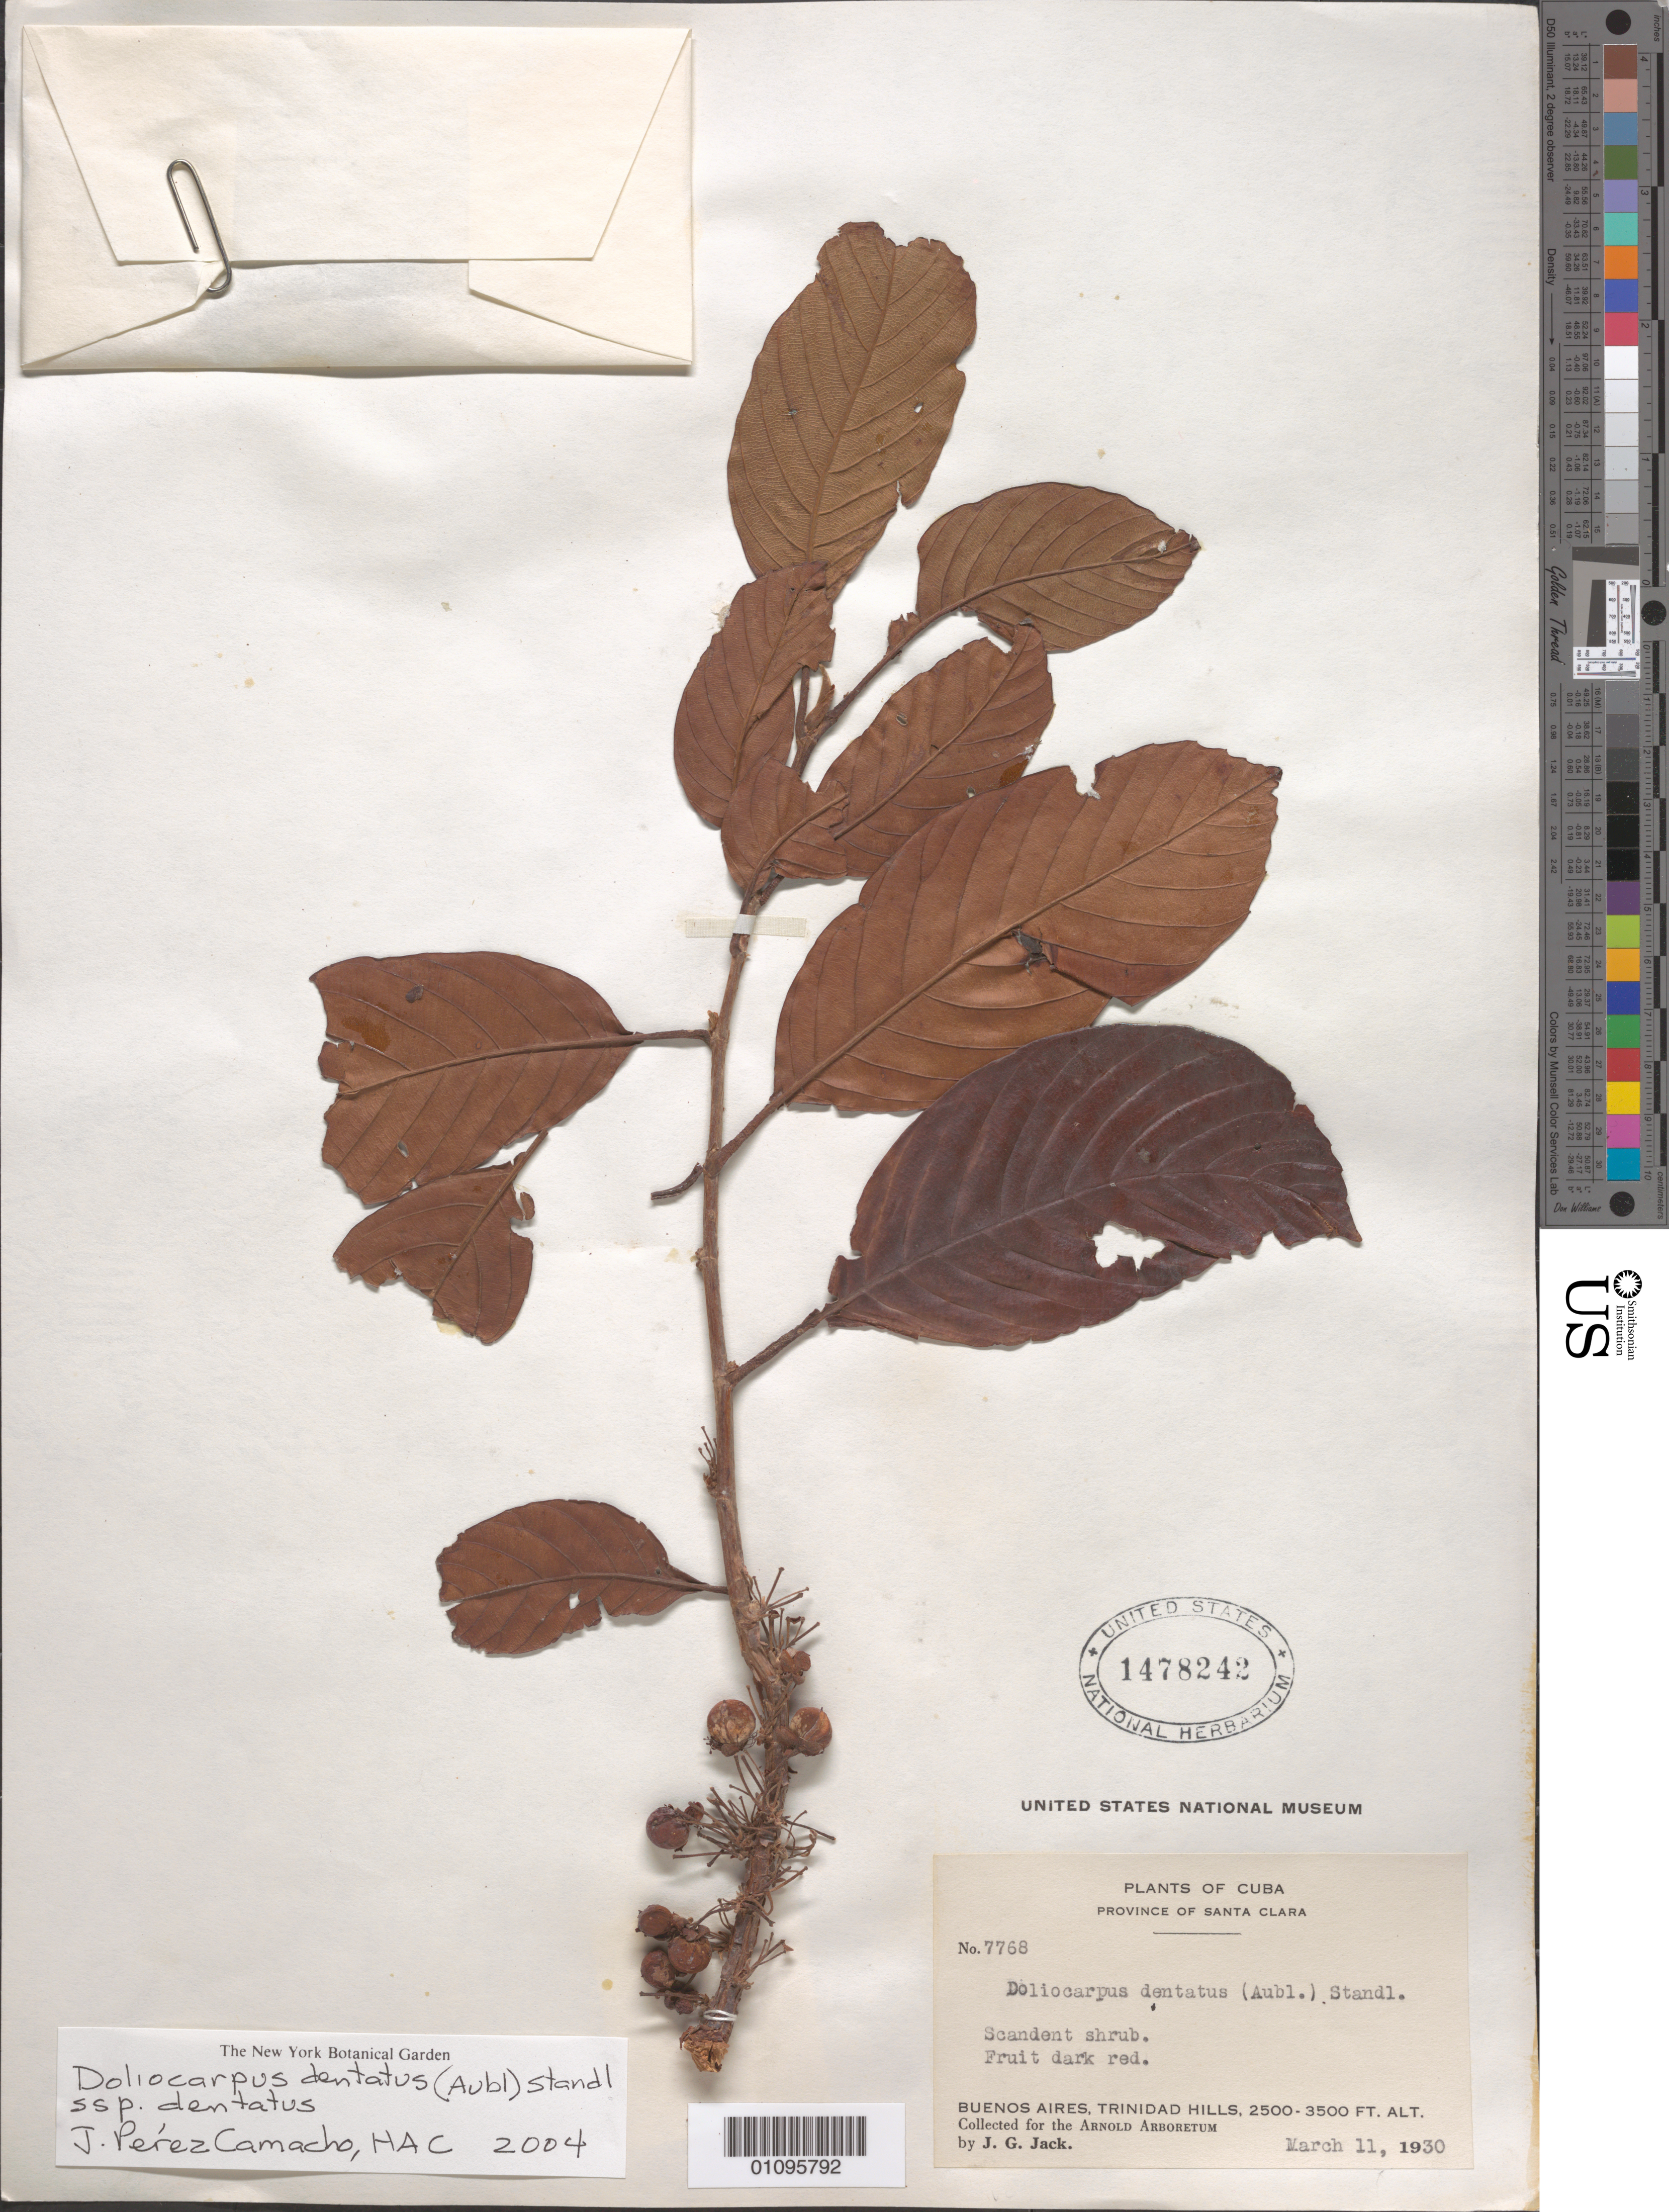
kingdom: Plantae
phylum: Tracheophyta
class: Magnoliopsida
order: Dilleniales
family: Dilleniaceae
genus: Doliocarpus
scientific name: Doliocarpus dentatus subsp. dentatus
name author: (Aubl.) Standl.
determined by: Peréz-Camacho, J.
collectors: J. G. Jack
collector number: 7768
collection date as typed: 11 Mar 1930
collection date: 1930-03-11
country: Cuba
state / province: Santa Clara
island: Cuba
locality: Buenos Aires, Trinidad Hills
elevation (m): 762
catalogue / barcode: US 1478242